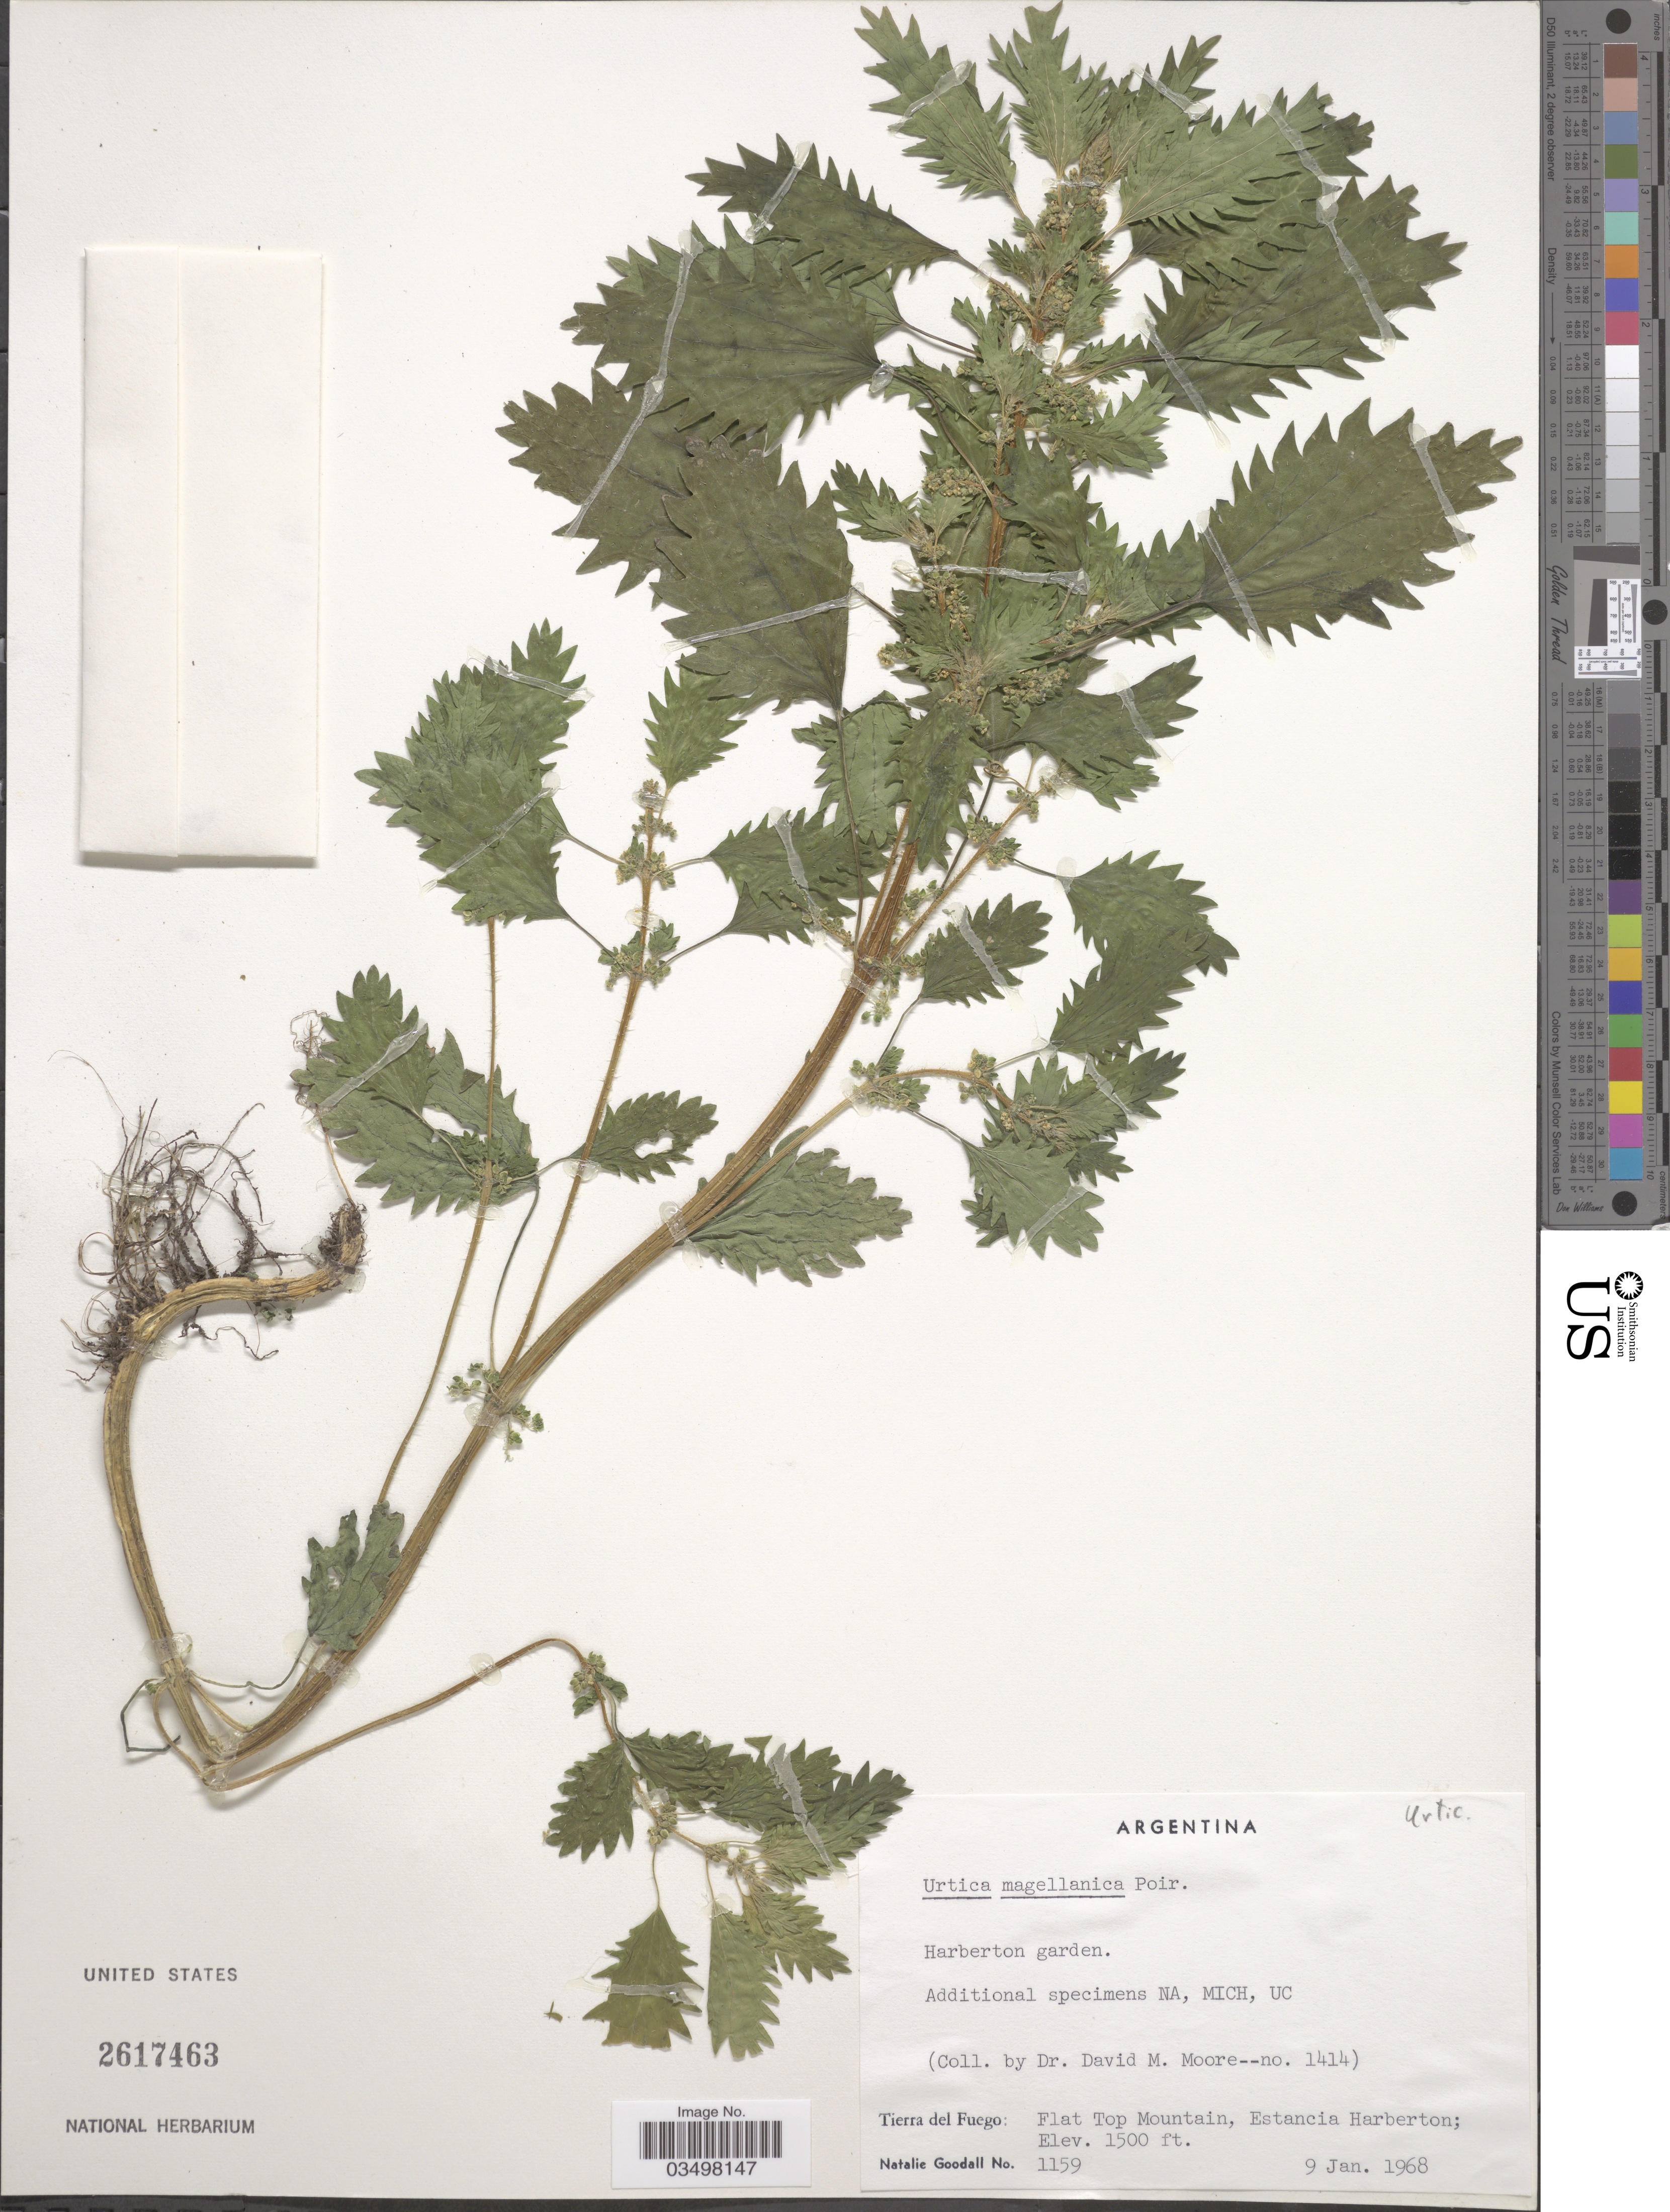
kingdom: Plantae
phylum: Tracheophyta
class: Magnoliopsida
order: Rosales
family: Urticaceae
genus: Urtica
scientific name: Urtica magellanica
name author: Juss. ex Poir.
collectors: D. Moore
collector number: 1159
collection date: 1968-01-09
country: Argentina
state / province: Tierra del Fuego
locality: Harberton garden. Flat Top Mountain, Estancia Harberton.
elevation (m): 457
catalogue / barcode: US 2617463